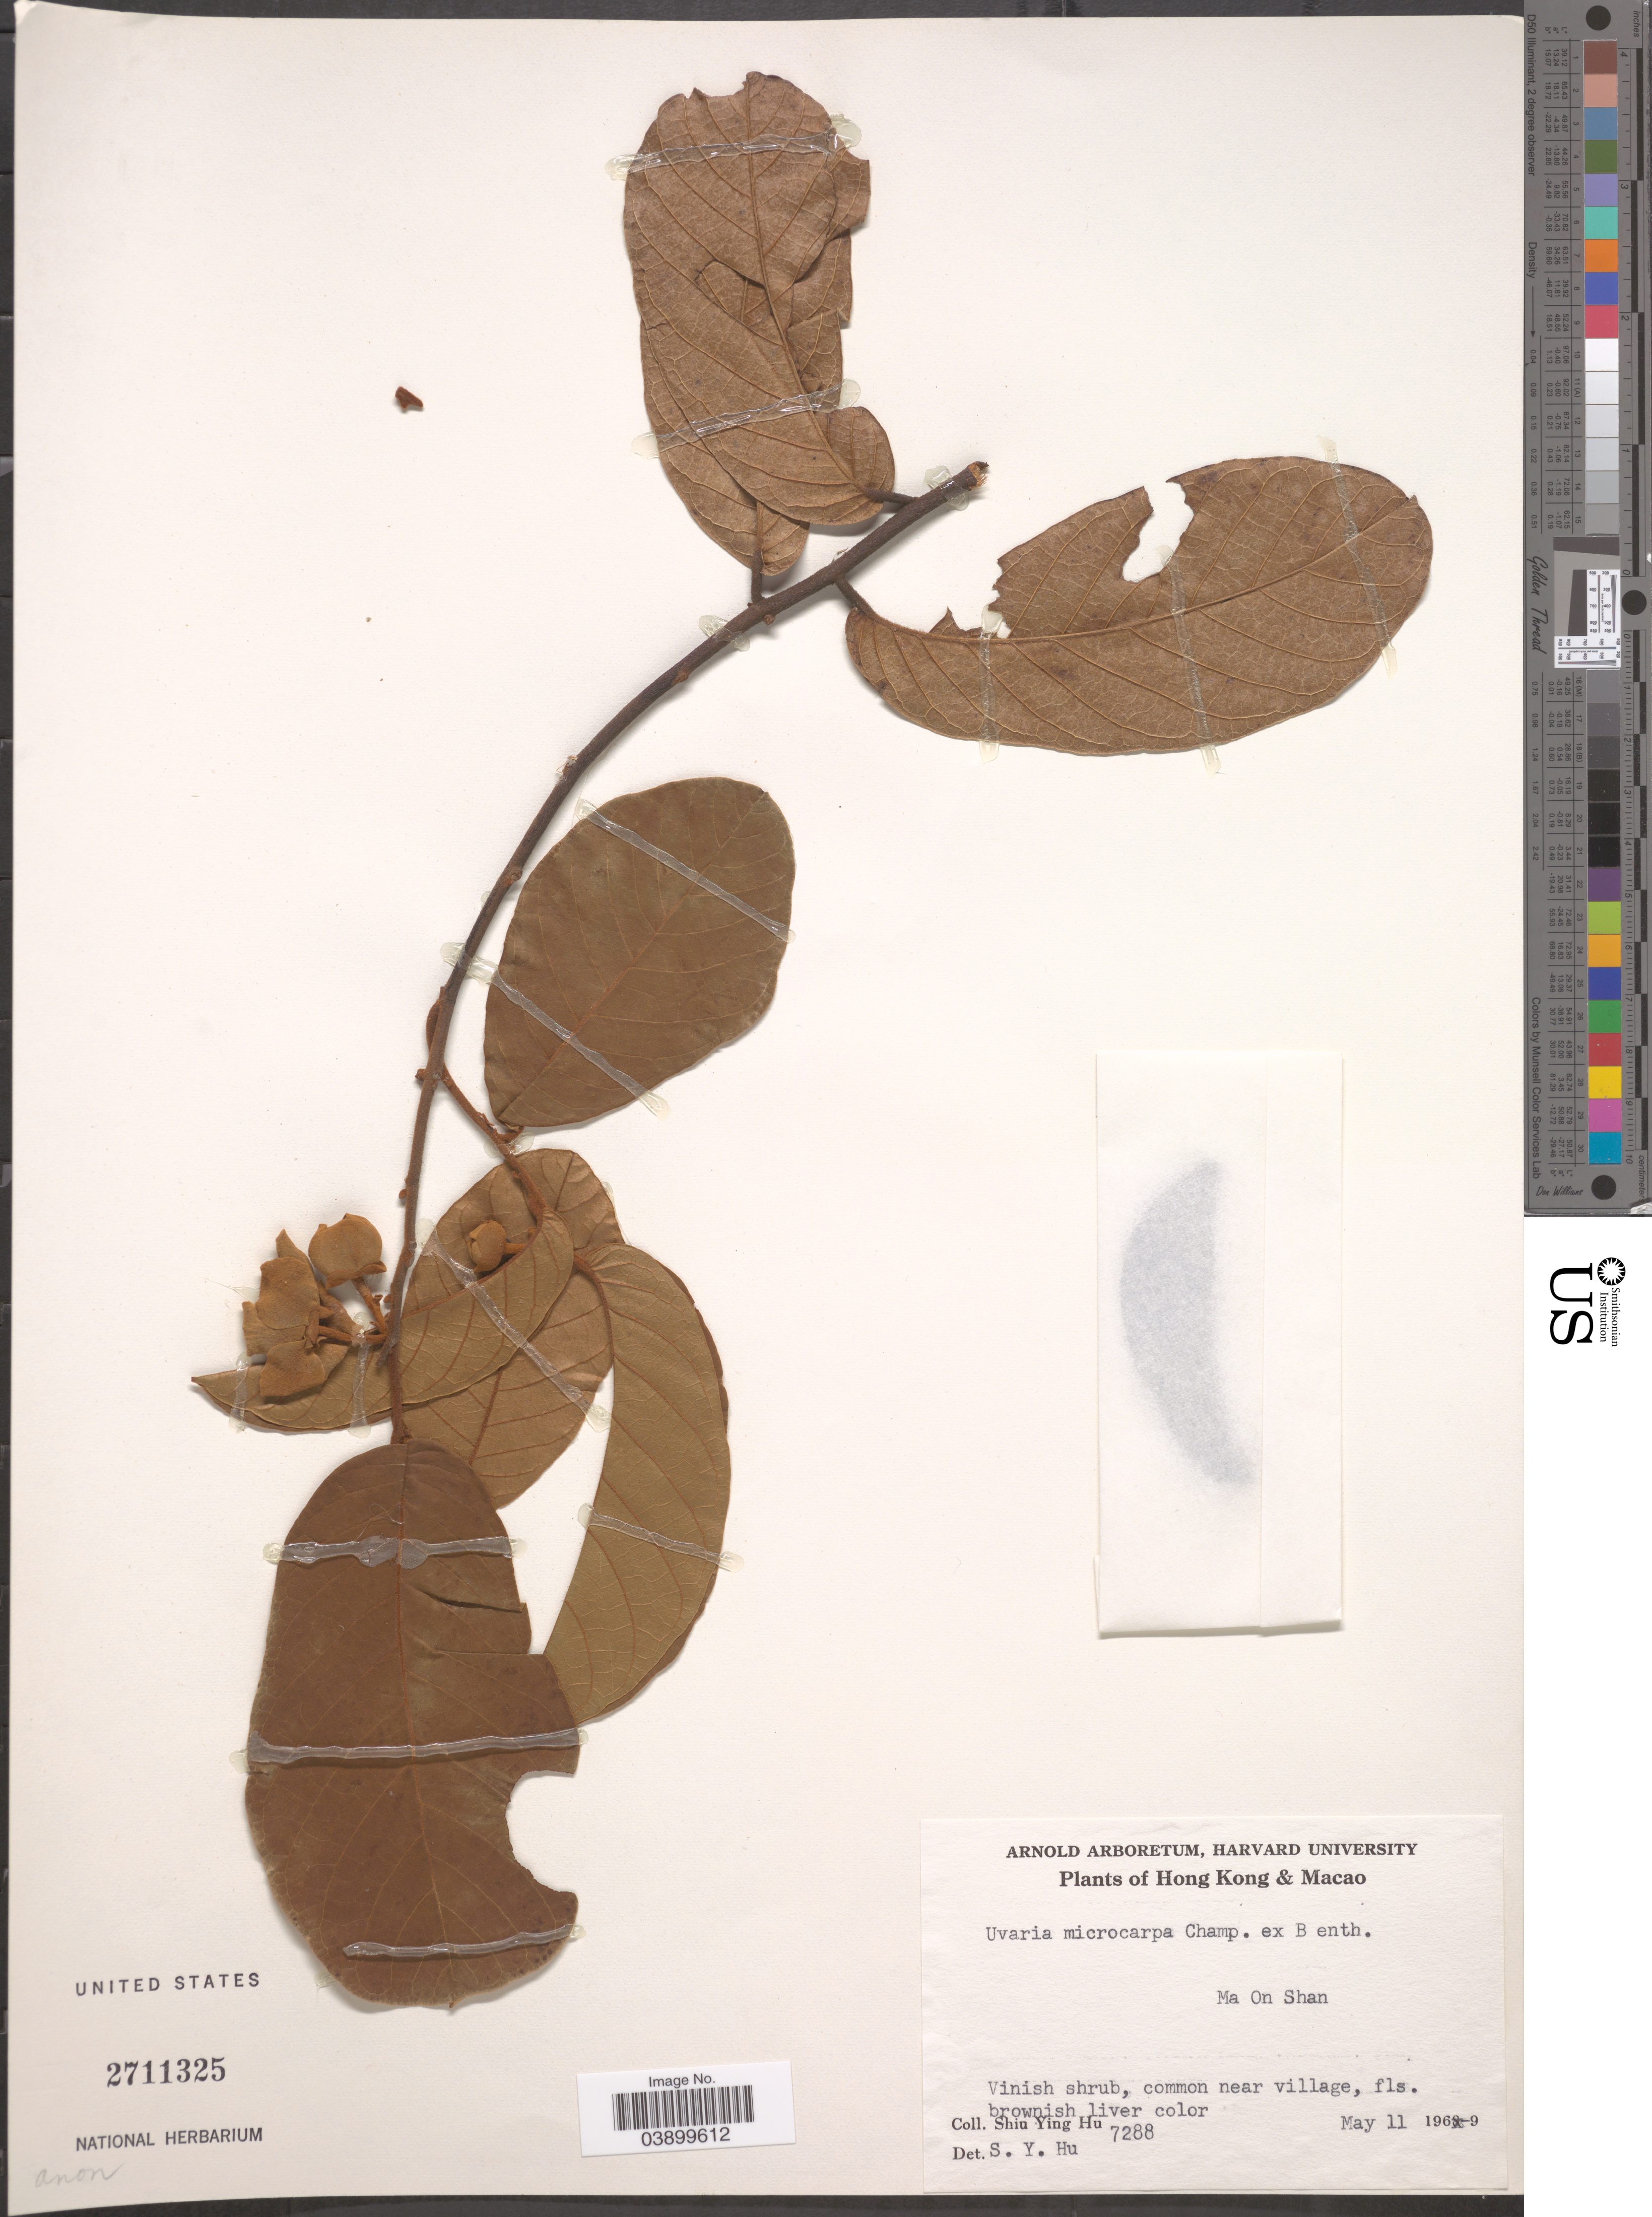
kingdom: Plantae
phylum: Tracheophyta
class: Magnoliopsida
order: Magnoliales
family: Annonaceae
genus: Uvaria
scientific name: Uvaria microcarpa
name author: Champ. ex Benth.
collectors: S. Y. Hu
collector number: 7288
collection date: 1969-05-11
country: China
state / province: Hong Kong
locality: Ma On Shan.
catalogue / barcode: US 2711325